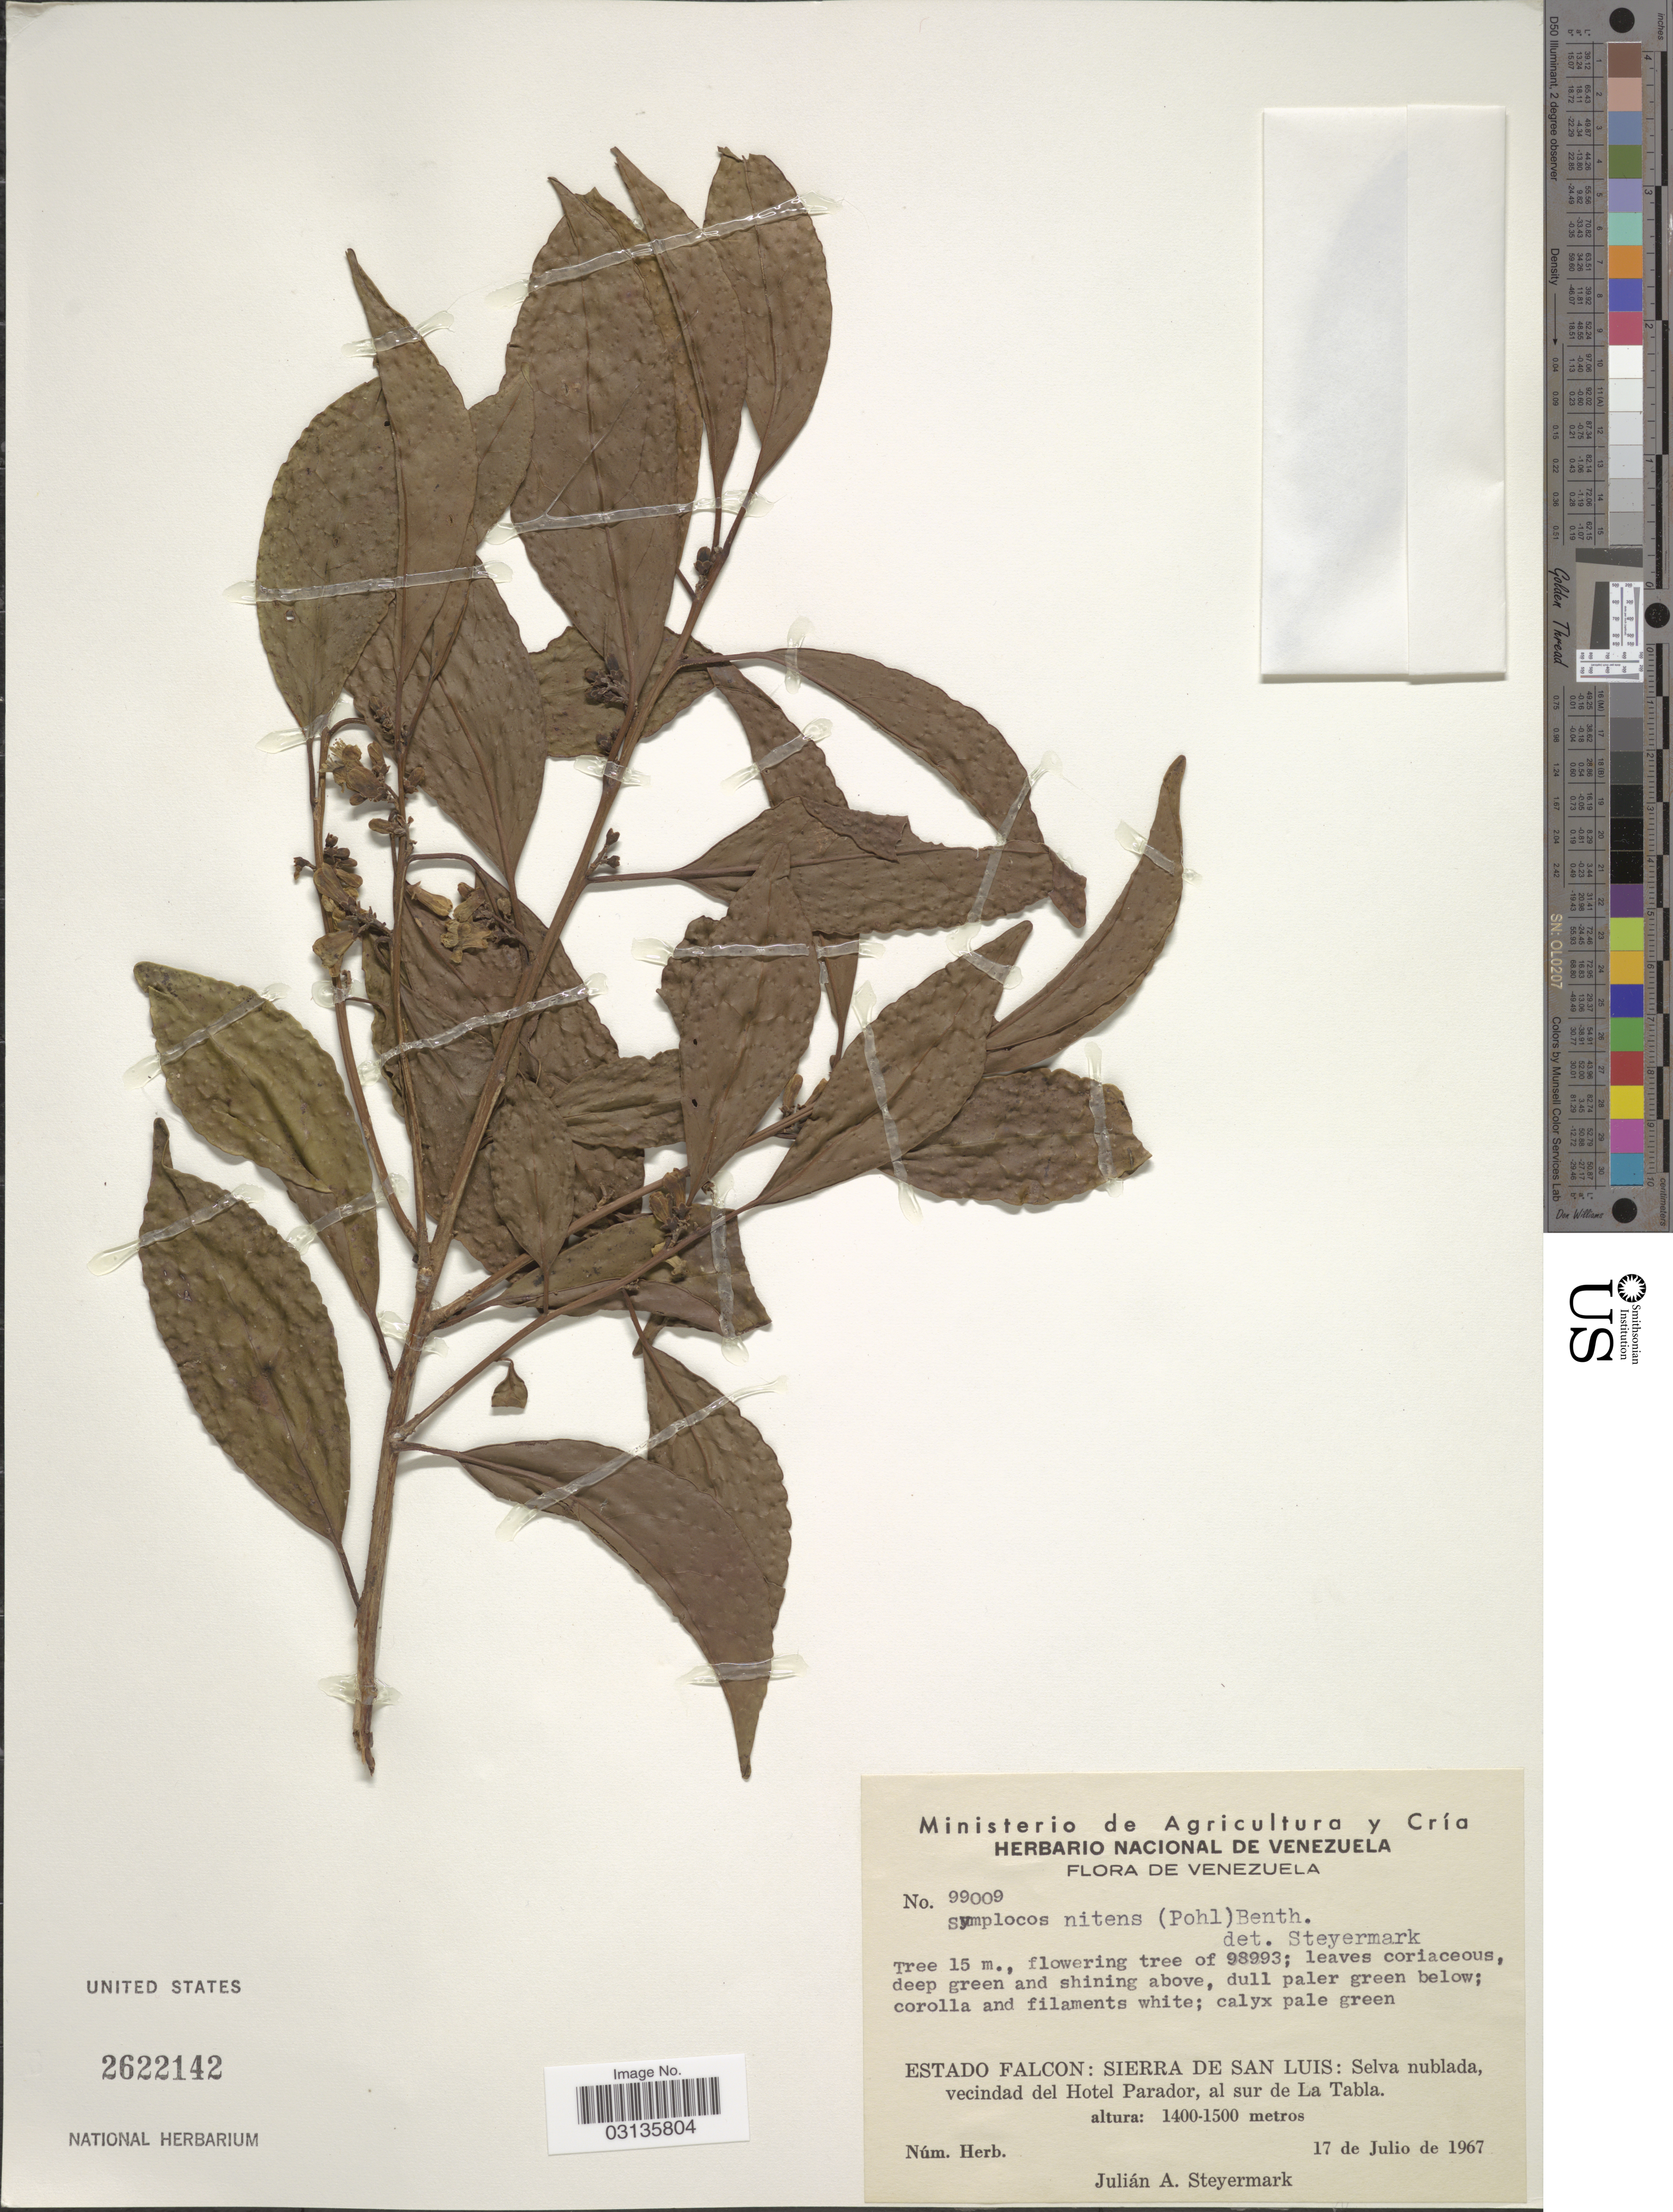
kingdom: Plantae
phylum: Tracheophyta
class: Magnoliopsida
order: Ericales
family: Symplocaceae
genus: Symplocos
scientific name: Symplocos nitens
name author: (Pohl) Benth.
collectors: J. Steyermark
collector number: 99009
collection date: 1967-07-17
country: Venezuela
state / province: Falcón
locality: Estado Falcon: Sierra de San Luis: Selva nublada, vecindad del Hotel Parador, al sur de La Tabla.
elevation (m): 1400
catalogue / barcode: US 2622142